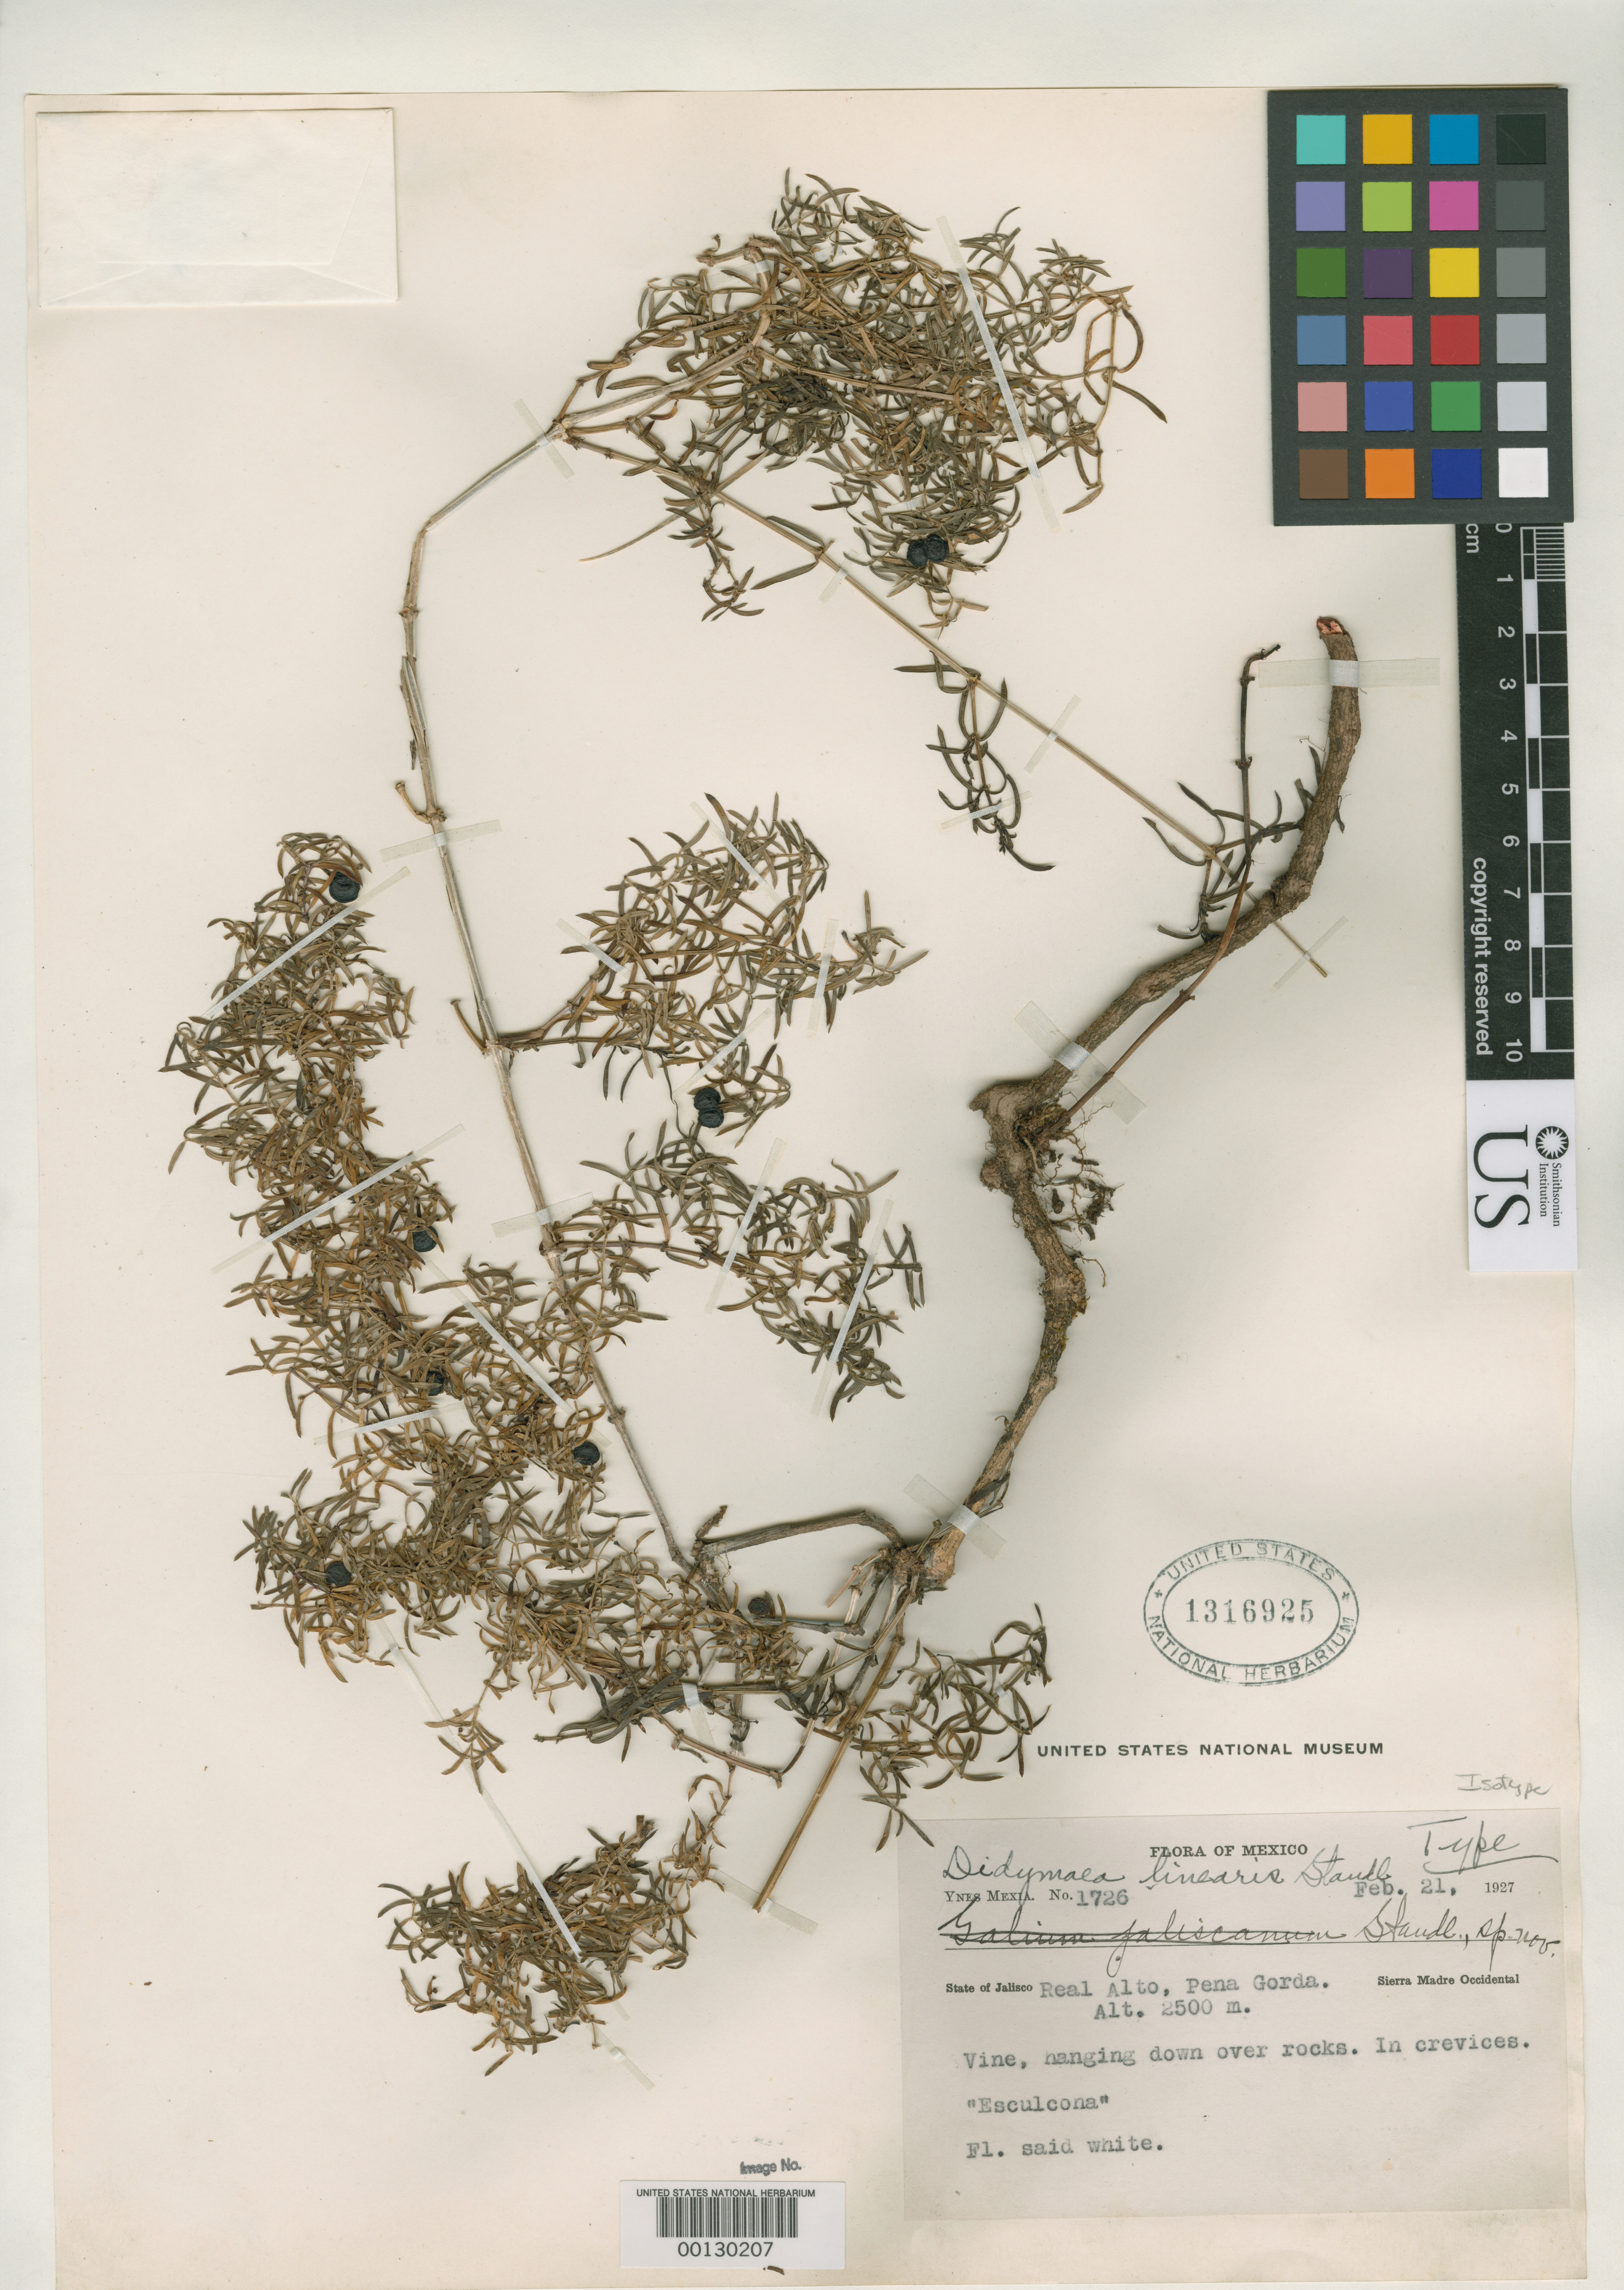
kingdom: Plantae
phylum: Tracheophyta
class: Magnoliopsida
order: Gentianales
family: Rubiaceae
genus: Didymaea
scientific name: Didymaea linearis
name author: Standl.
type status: Isotype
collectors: Y. Mexia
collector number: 1726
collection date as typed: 21 Feb 1927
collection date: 1927-02-21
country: Mexico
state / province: Jalisco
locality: Real Alto, Pena Gorda, Sierra Madre Occidental.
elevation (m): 2500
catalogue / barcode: US 1316925